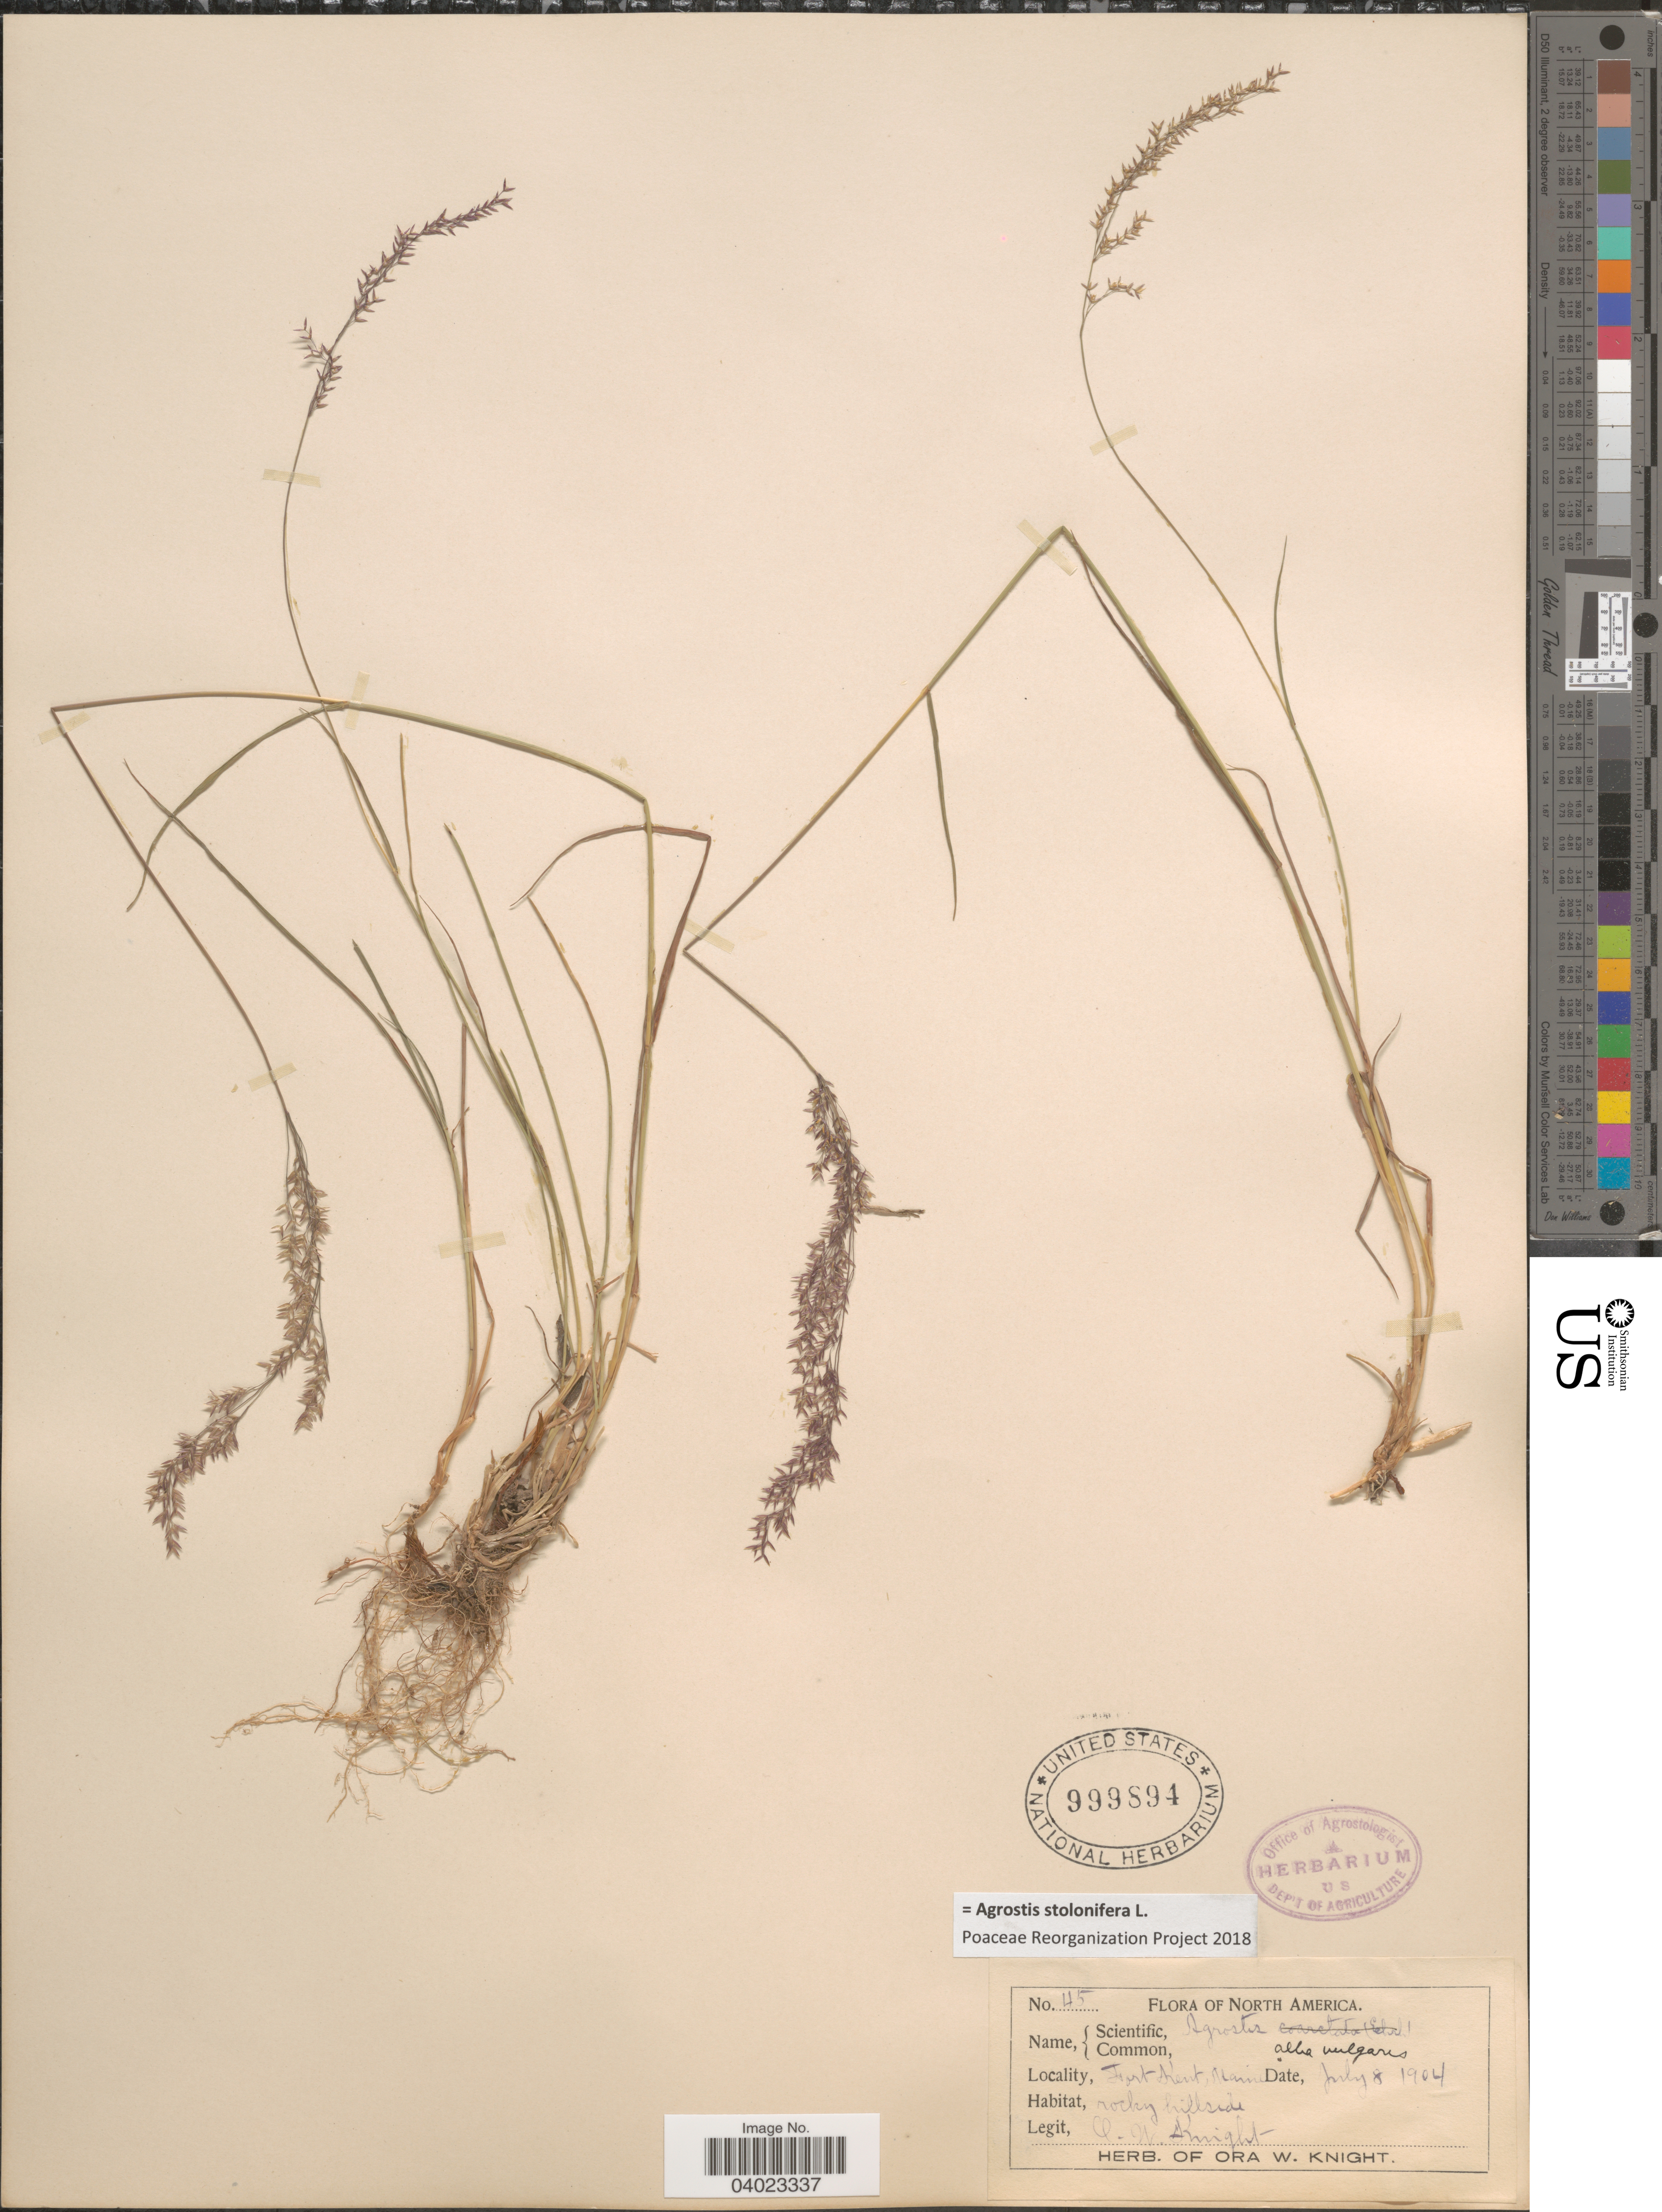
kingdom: Plantae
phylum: Tracheophyta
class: Liliopsida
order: Poales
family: Poaceae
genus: Agrostis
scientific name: Agrostis stolonifera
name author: L.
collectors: O. Knight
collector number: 45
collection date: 1904-07-08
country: United States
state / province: Maine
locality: Fort Kent.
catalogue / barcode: US 999894